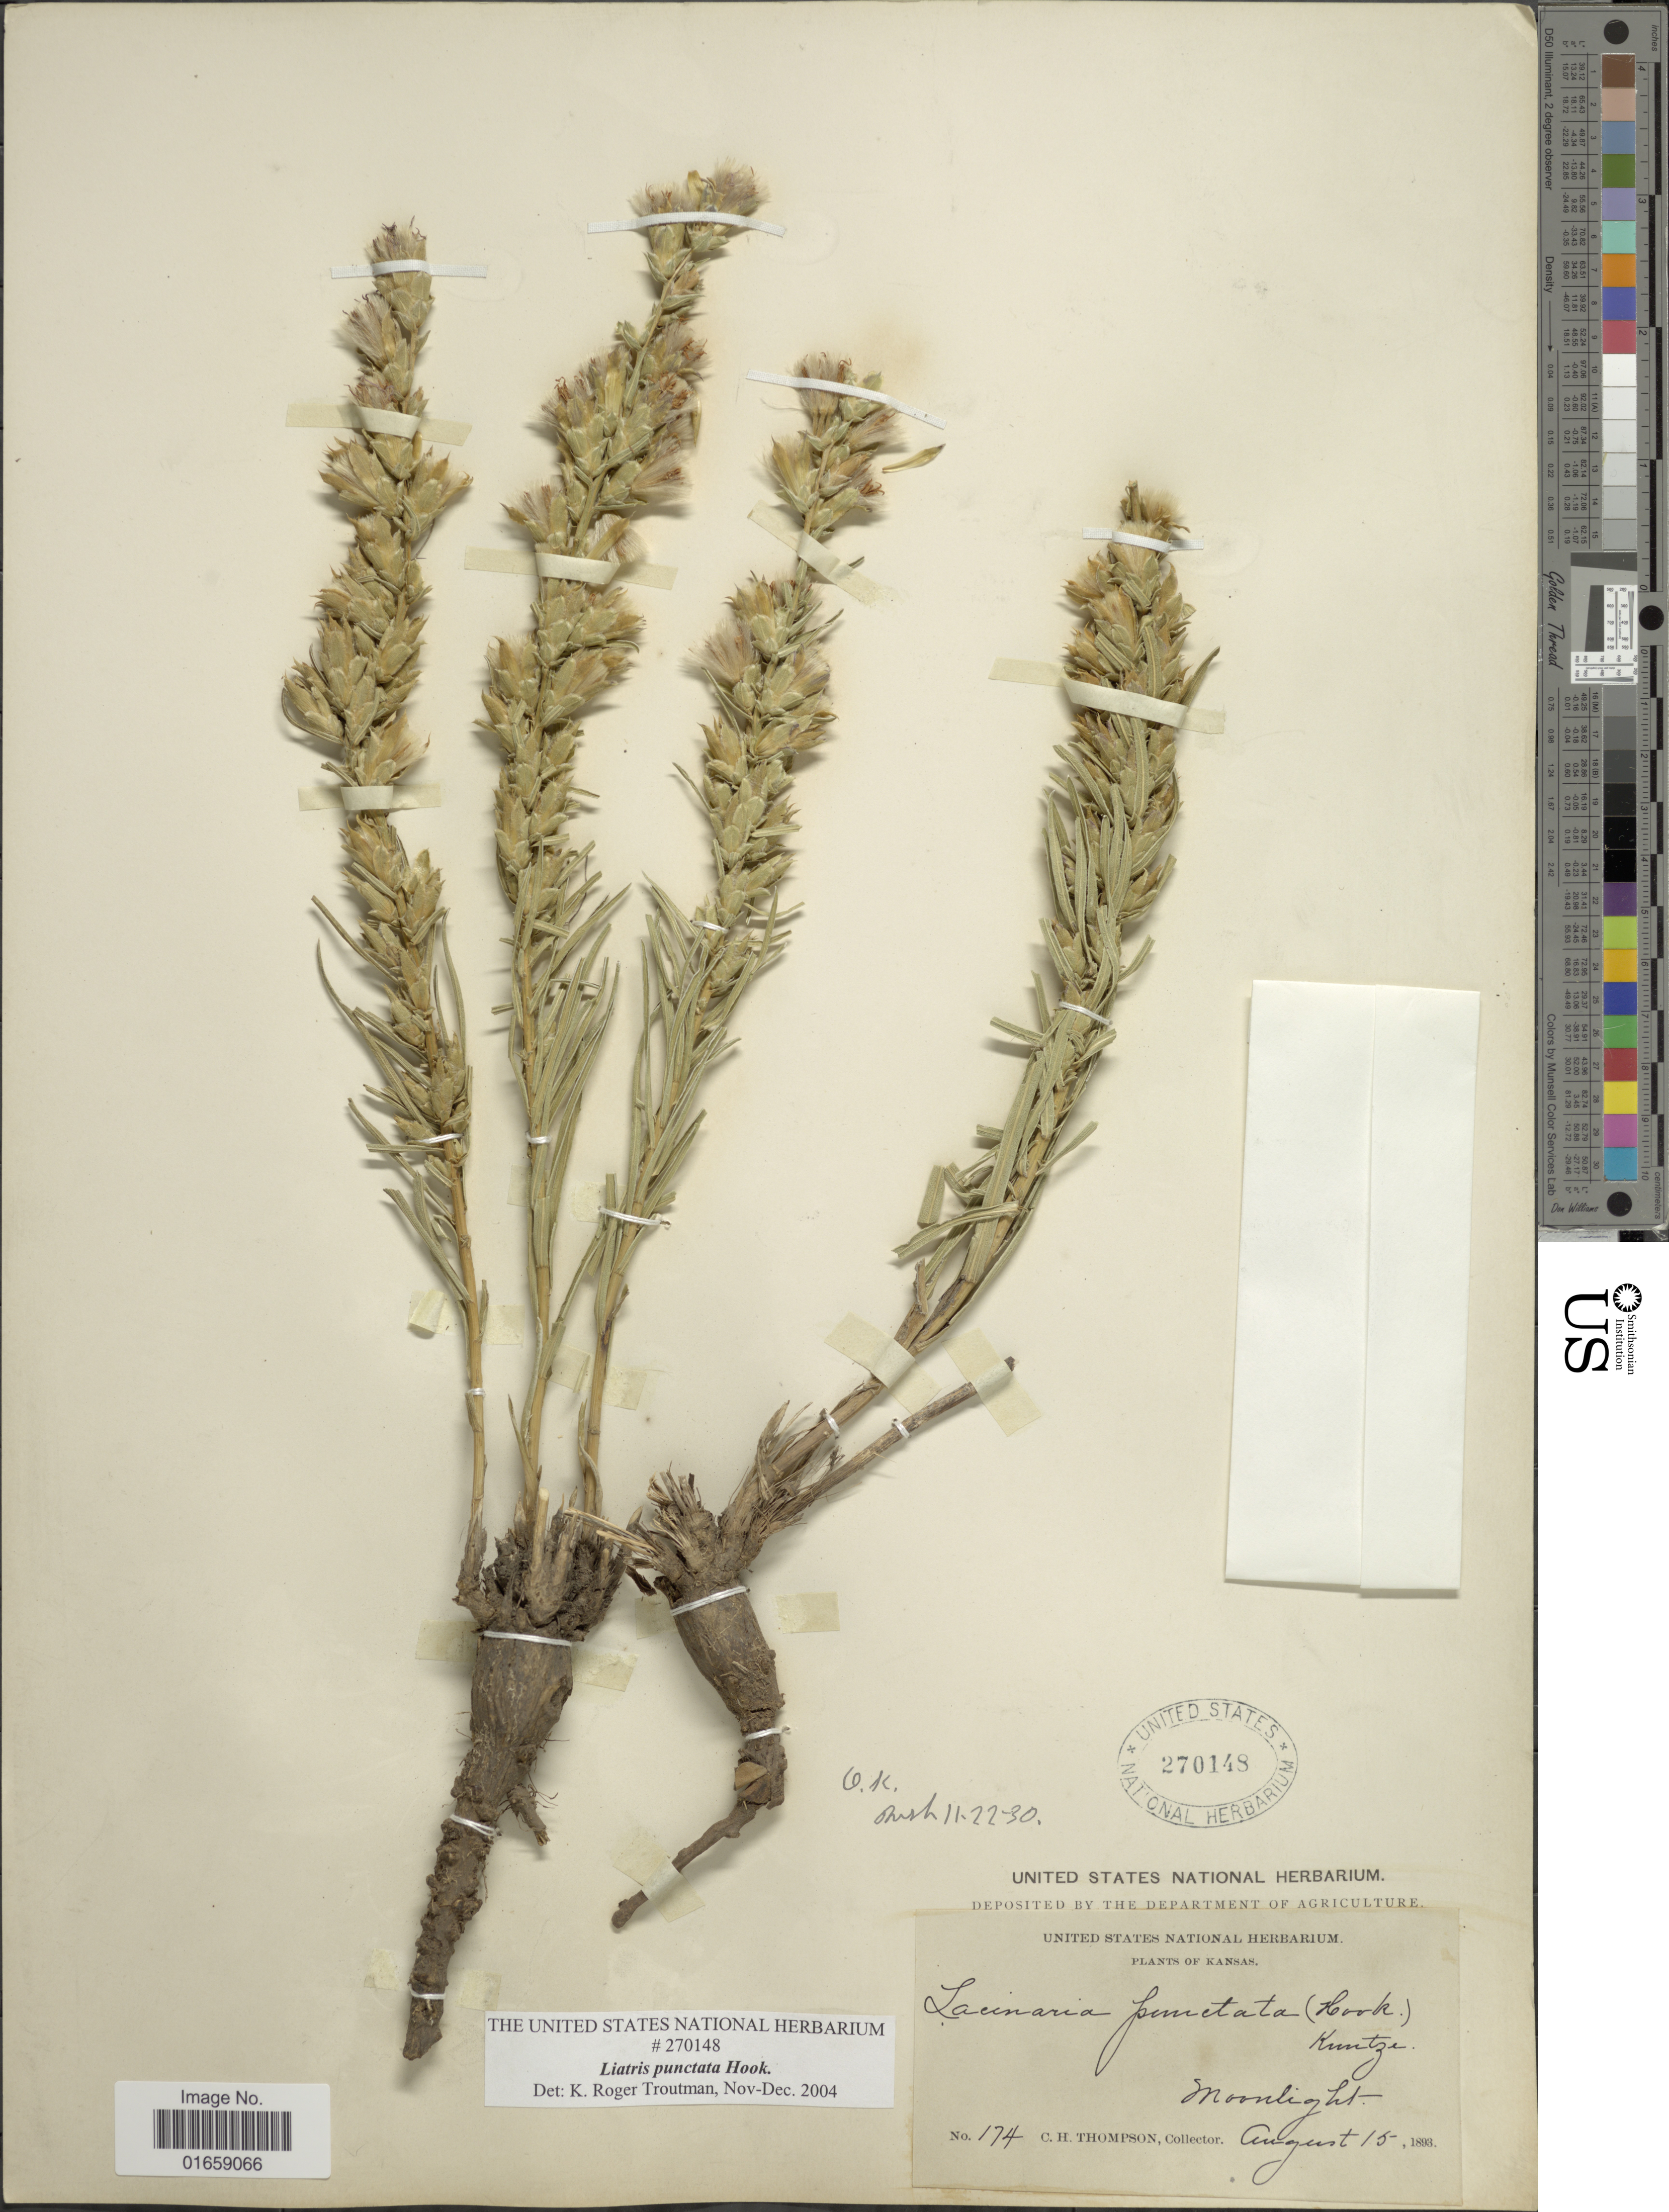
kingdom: Plantae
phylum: Tracheophyta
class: Magnoliopsida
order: Asterales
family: Asteraceae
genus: Liatris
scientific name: Liatris punctata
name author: Hook.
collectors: C. H. Thompson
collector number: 174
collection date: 1893-08-15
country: United States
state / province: Kansas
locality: Moonlight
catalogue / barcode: US 270148